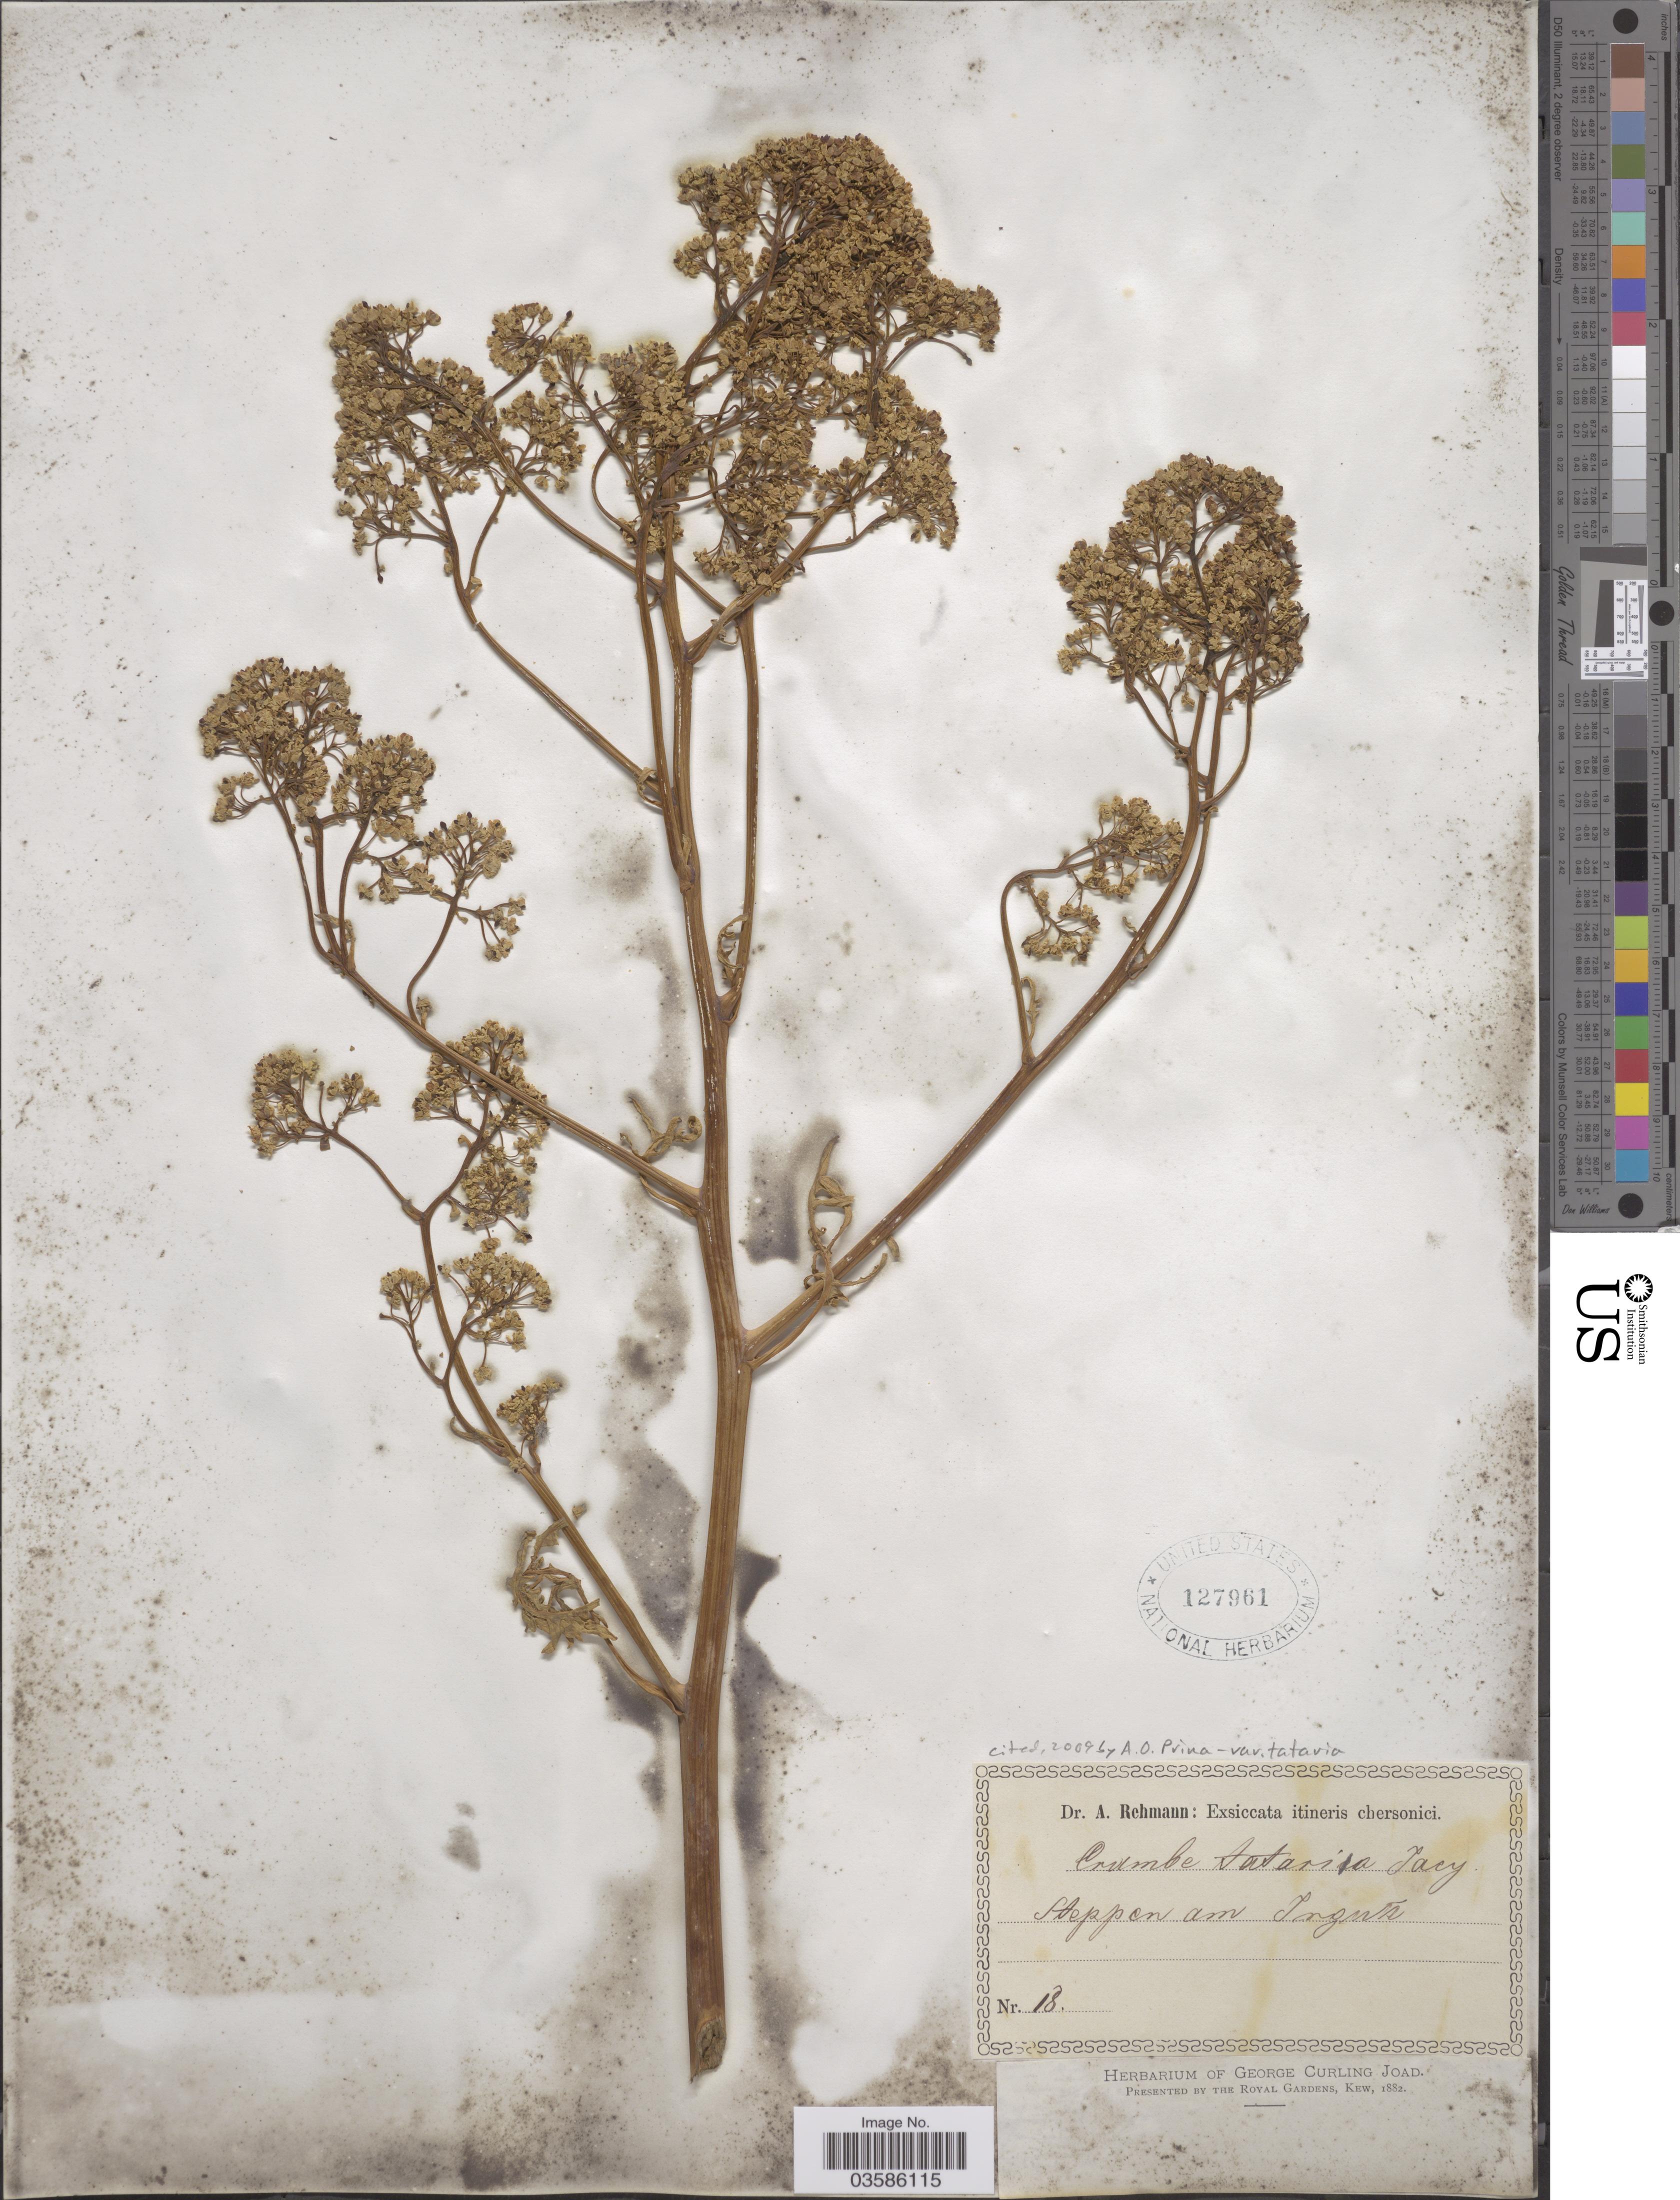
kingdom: Plantae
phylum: Tracheophyta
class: Magnoliopsida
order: Brassicales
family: Brassicaceae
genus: Crambe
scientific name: Crambe tataria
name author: Sebeók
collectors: A. Rehmann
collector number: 18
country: Ukraine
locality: Itineris chersonici. Steppen am Ingerts [interpreted].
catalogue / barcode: US 127961